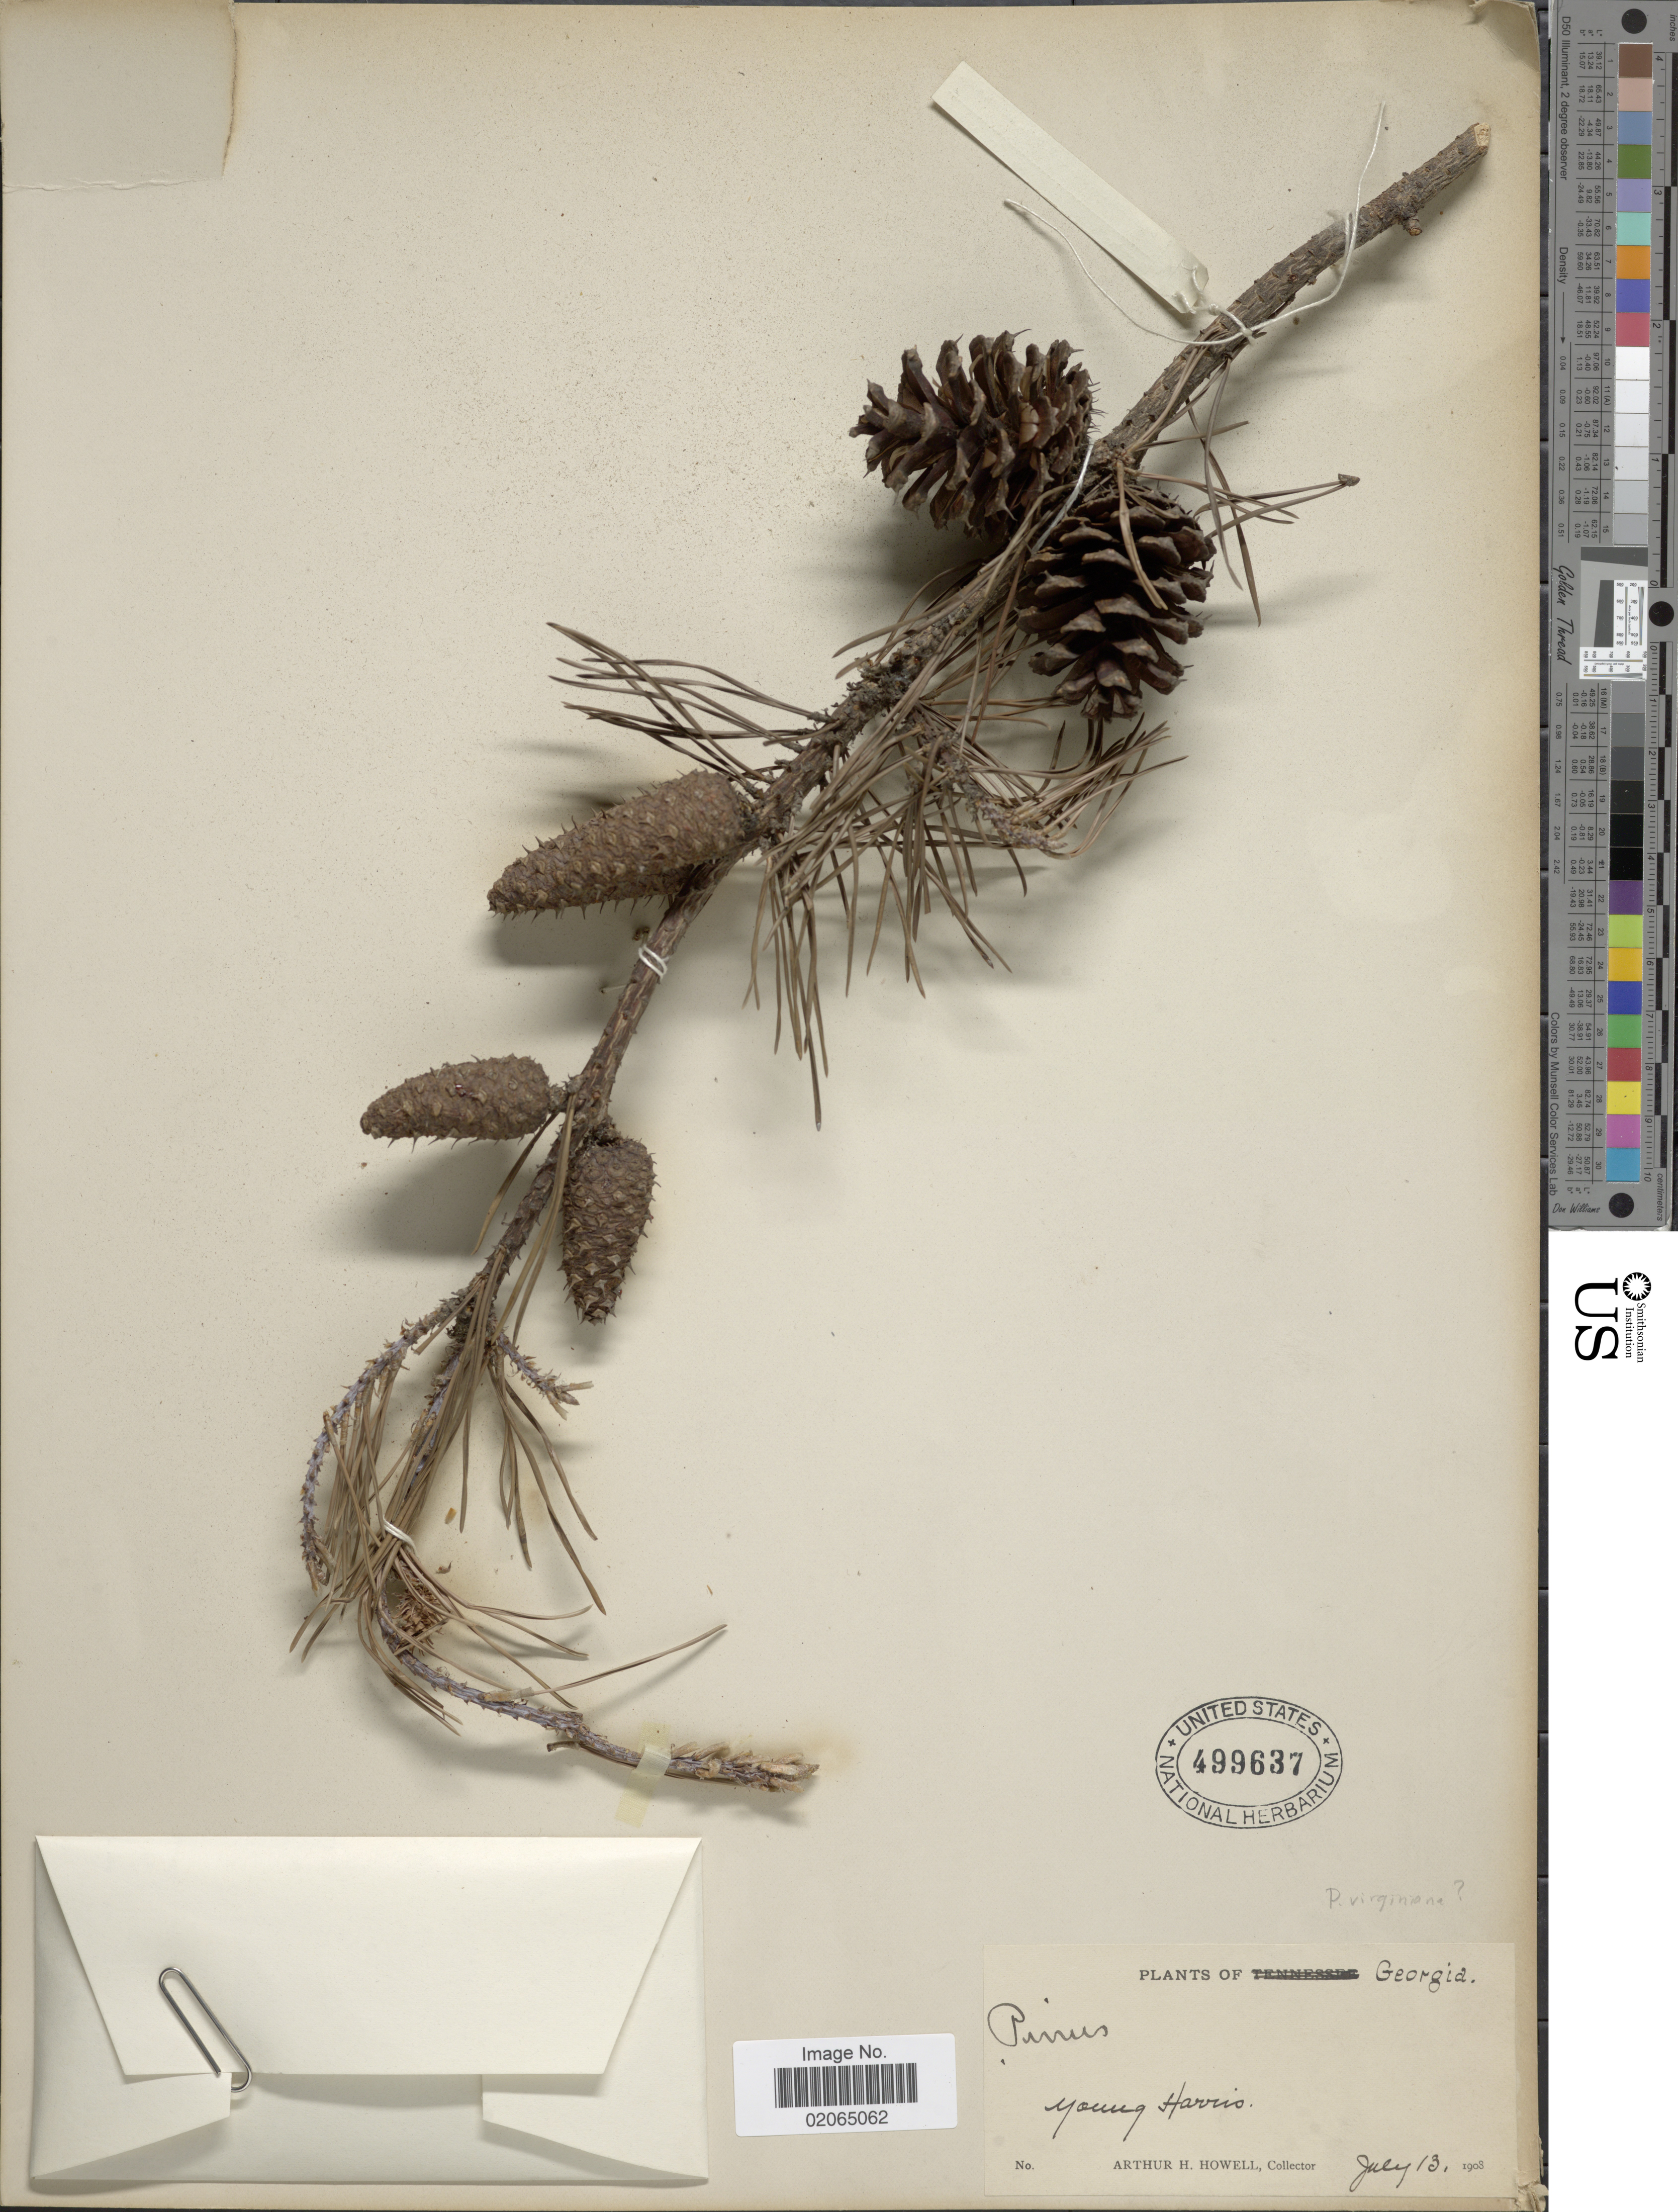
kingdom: Plantae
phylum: Tracheophyta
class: Pinopsida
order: Pinales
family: Pinaceae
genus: Pinus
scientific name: Pinus virginiana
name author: Mill.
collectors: A. H. Howell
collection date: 1903-07-13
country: United States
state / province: Georgia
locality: Young Harris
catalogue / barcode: US 499637